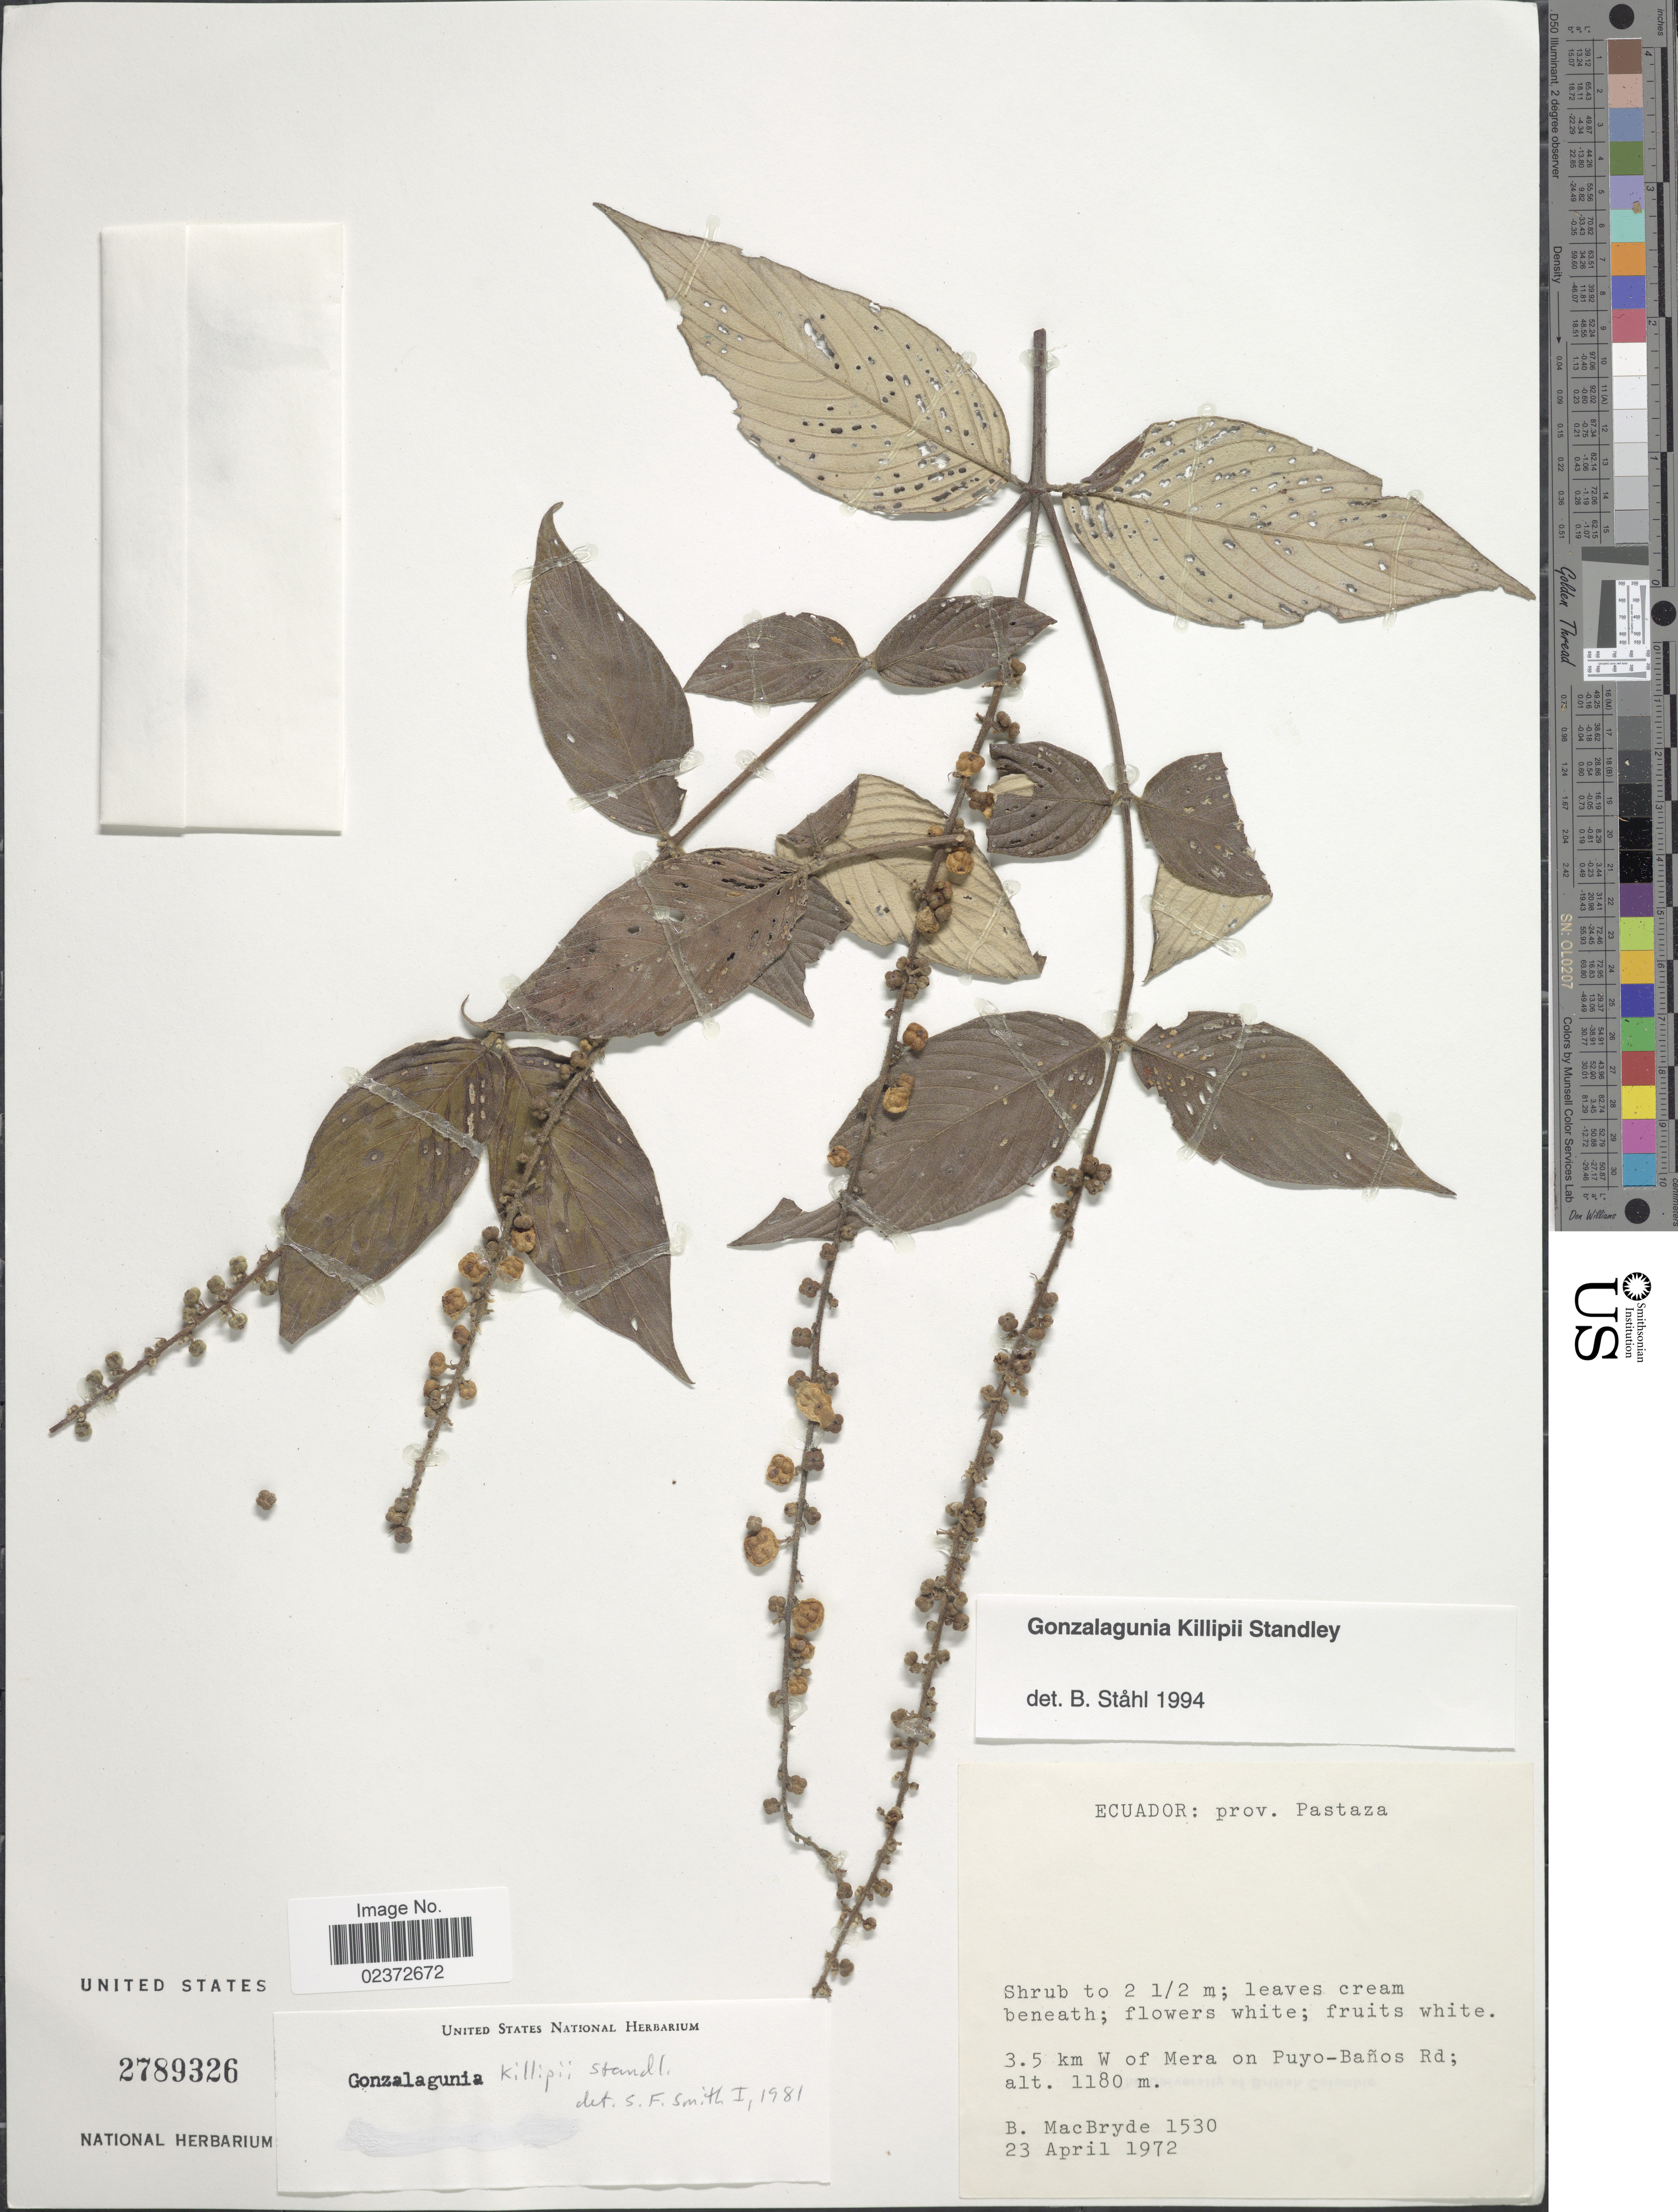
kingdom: Plantae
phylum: Tracheophyta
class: Magnoliopsida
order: Gentianales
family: Rubiaceae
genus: Gonzalagunia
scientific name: Gonzalagunia killipii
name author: Standl.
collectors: B. MacBryde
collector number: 1530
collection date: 1972-04-23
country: Ecuador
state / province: Pastaza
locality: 3.5 km W of Mera on Puyo-Banos Rd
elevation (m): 1180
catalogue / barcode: US 2789326